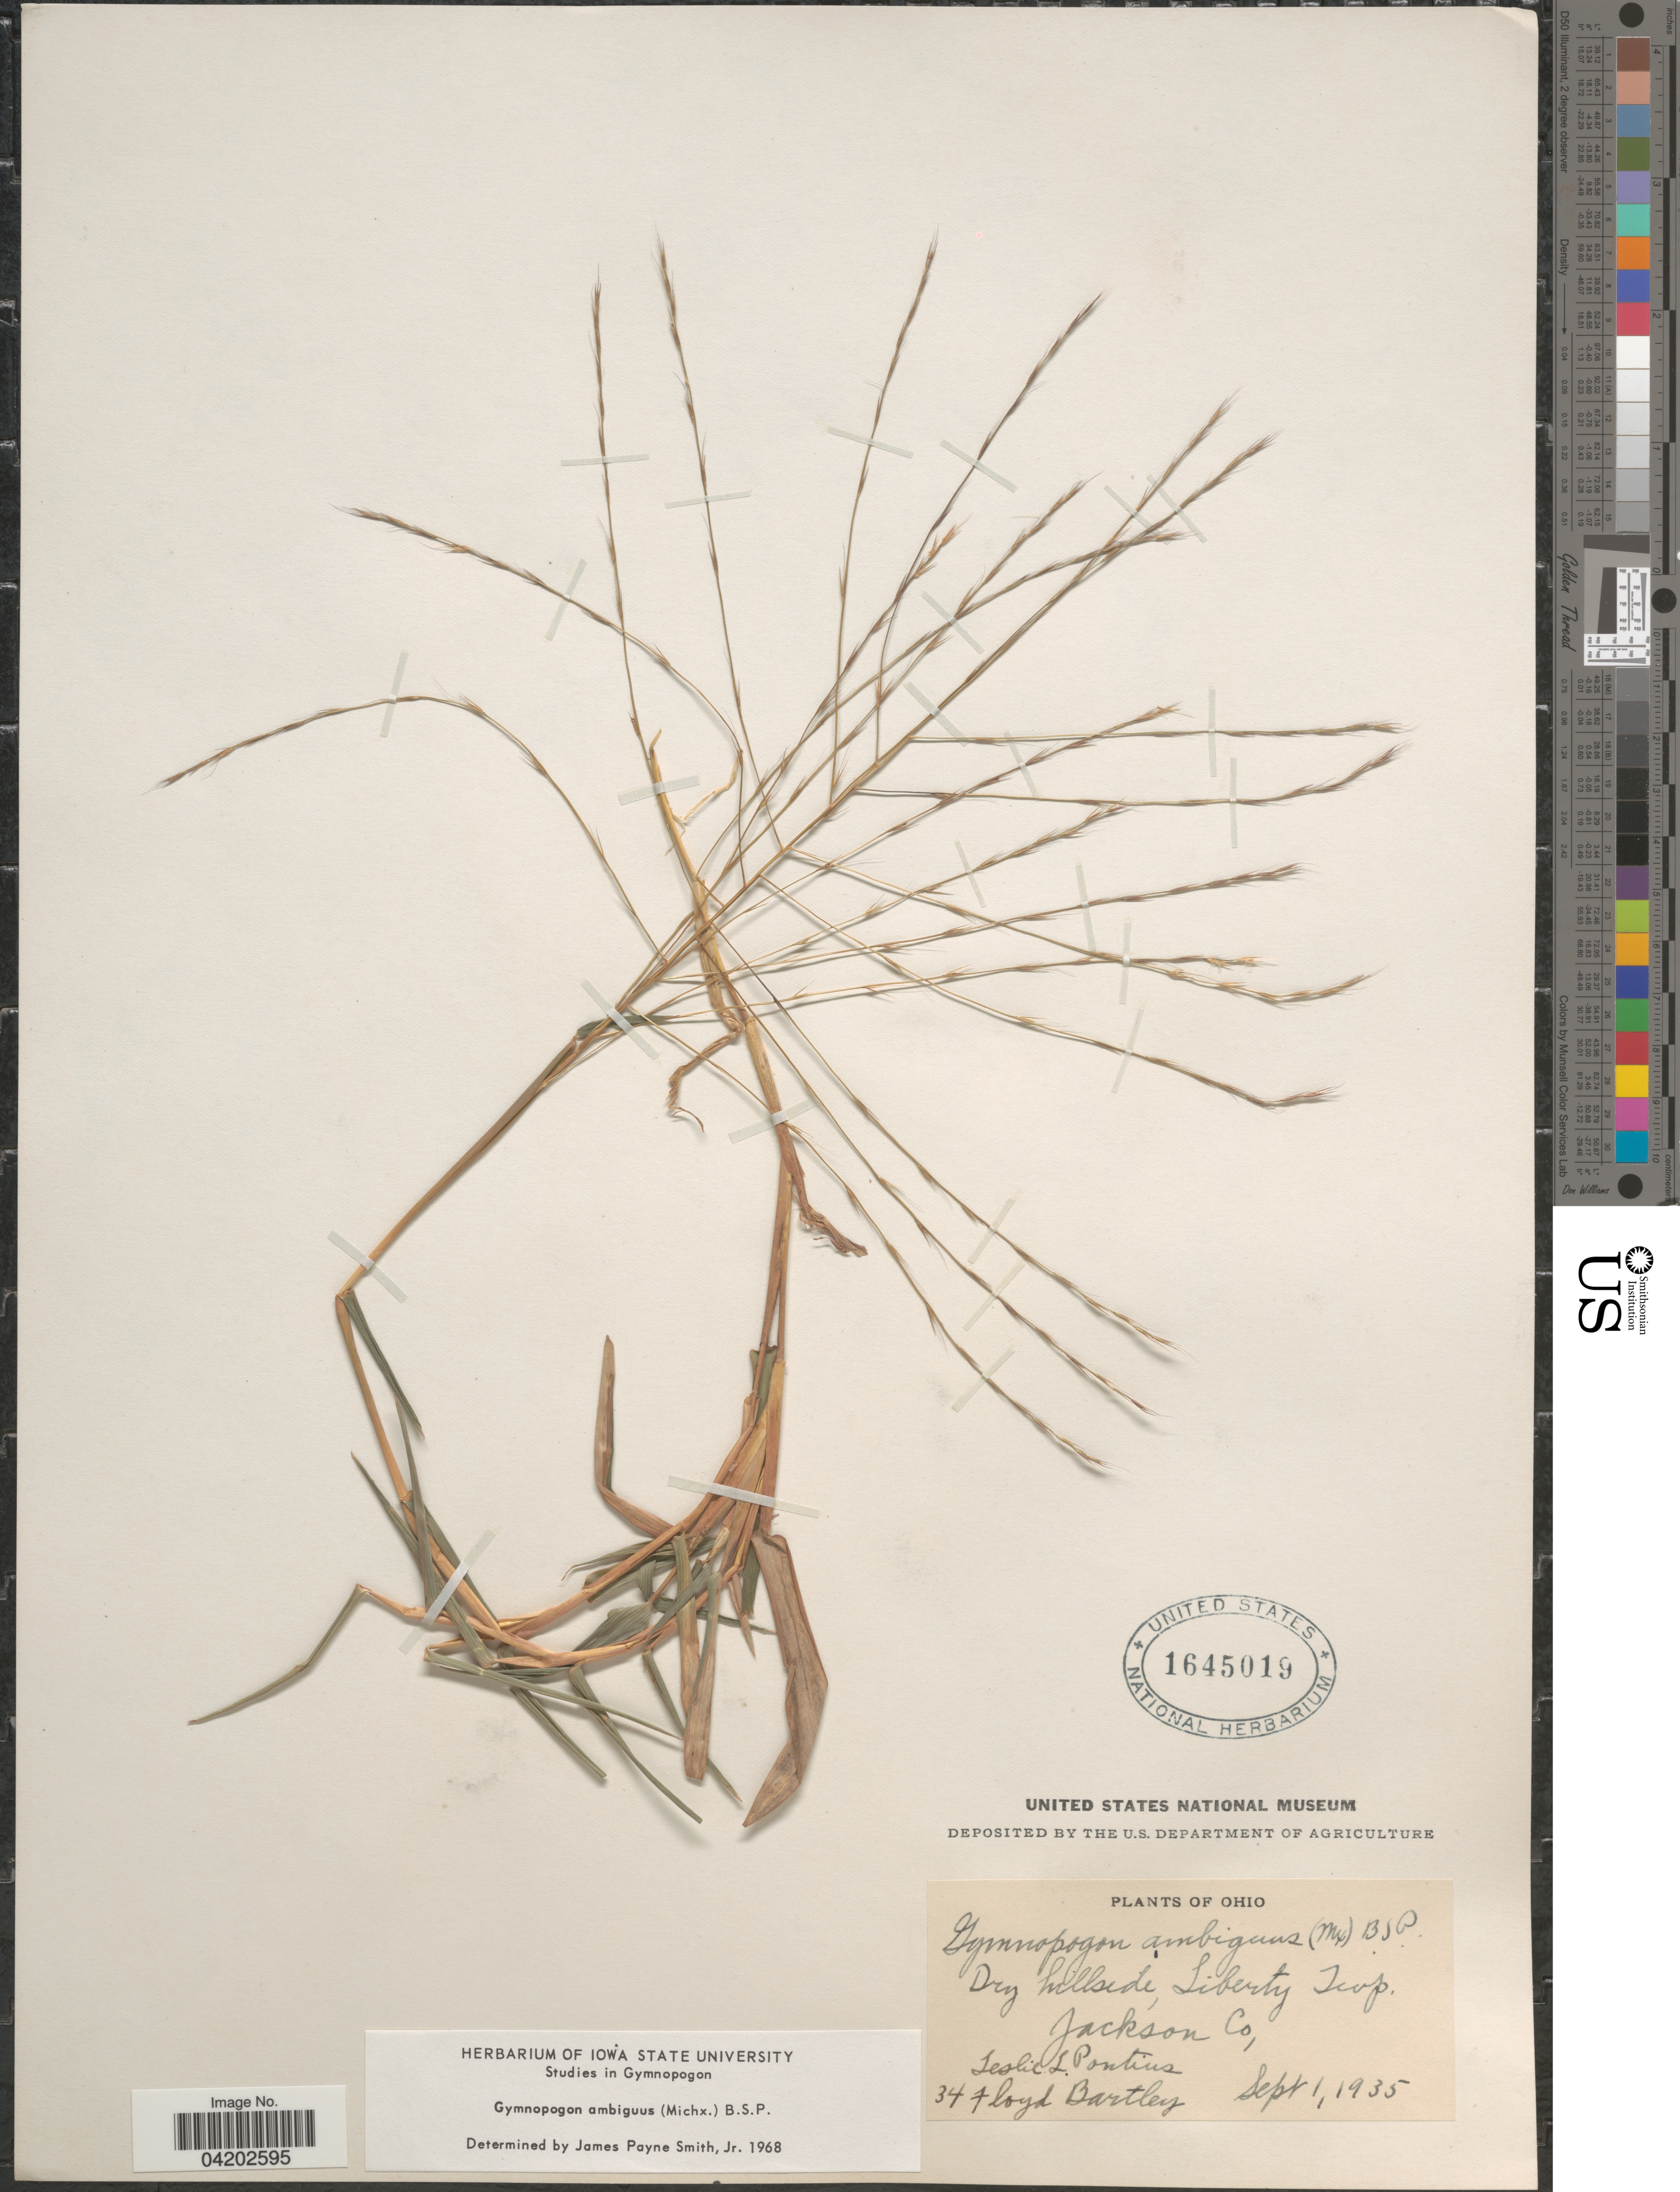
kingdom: Plantae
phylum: Tracheophyta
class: Liliopsida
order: Poales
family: Poaceae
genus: Gymnopogon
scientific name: Gymnopogon ambiguus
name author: (Michx.) Britton, Stearns & Poggenb.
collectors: L. Pontius & F. Bartley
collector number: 34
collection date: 1935-09-01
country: United States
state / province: Ohio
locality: Liberty Twp. Jackson Co.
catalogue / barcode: US 1645019